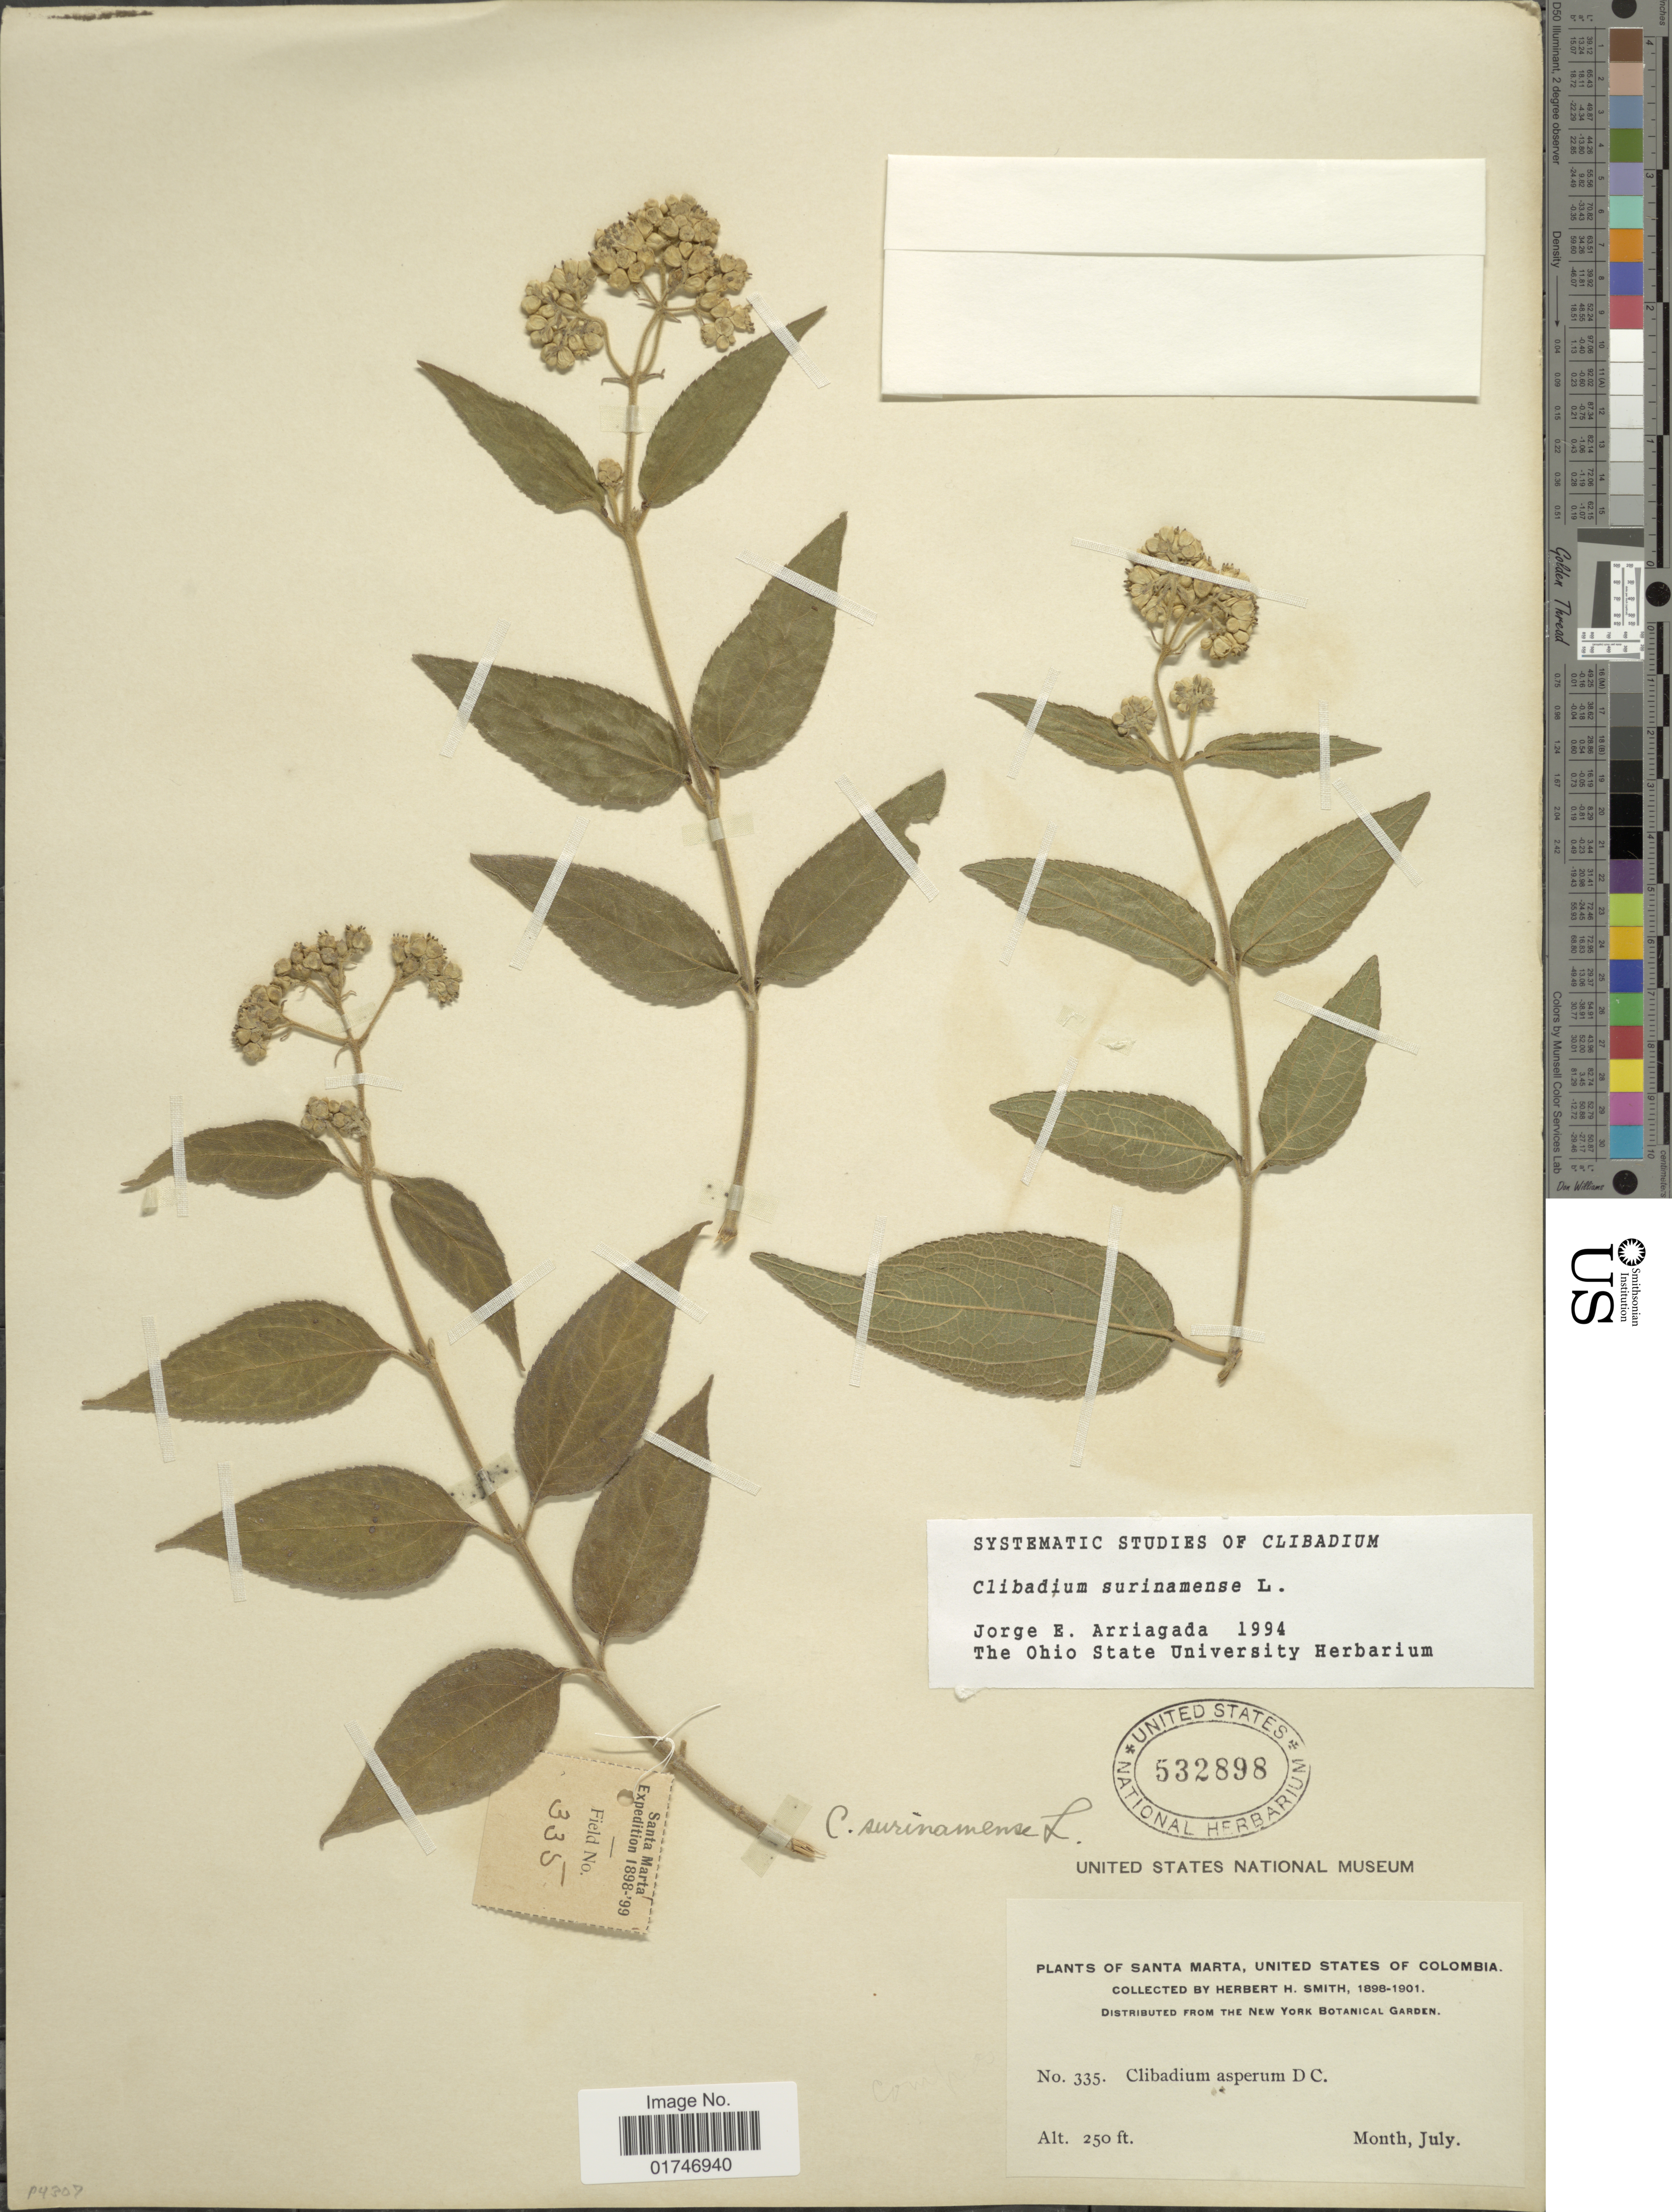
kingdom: Plantae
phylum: Tracheophyta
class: Magnoliopsida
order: Asterales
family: Asteraceae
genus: Clibadium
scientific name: Clibadium surinamense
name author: L.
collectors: Herbert H. Smith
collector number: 335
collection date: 1898-07/1901-07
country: Colombia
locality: Santa Marta, United States of Colombia.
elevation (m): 76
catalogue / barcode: US 532898